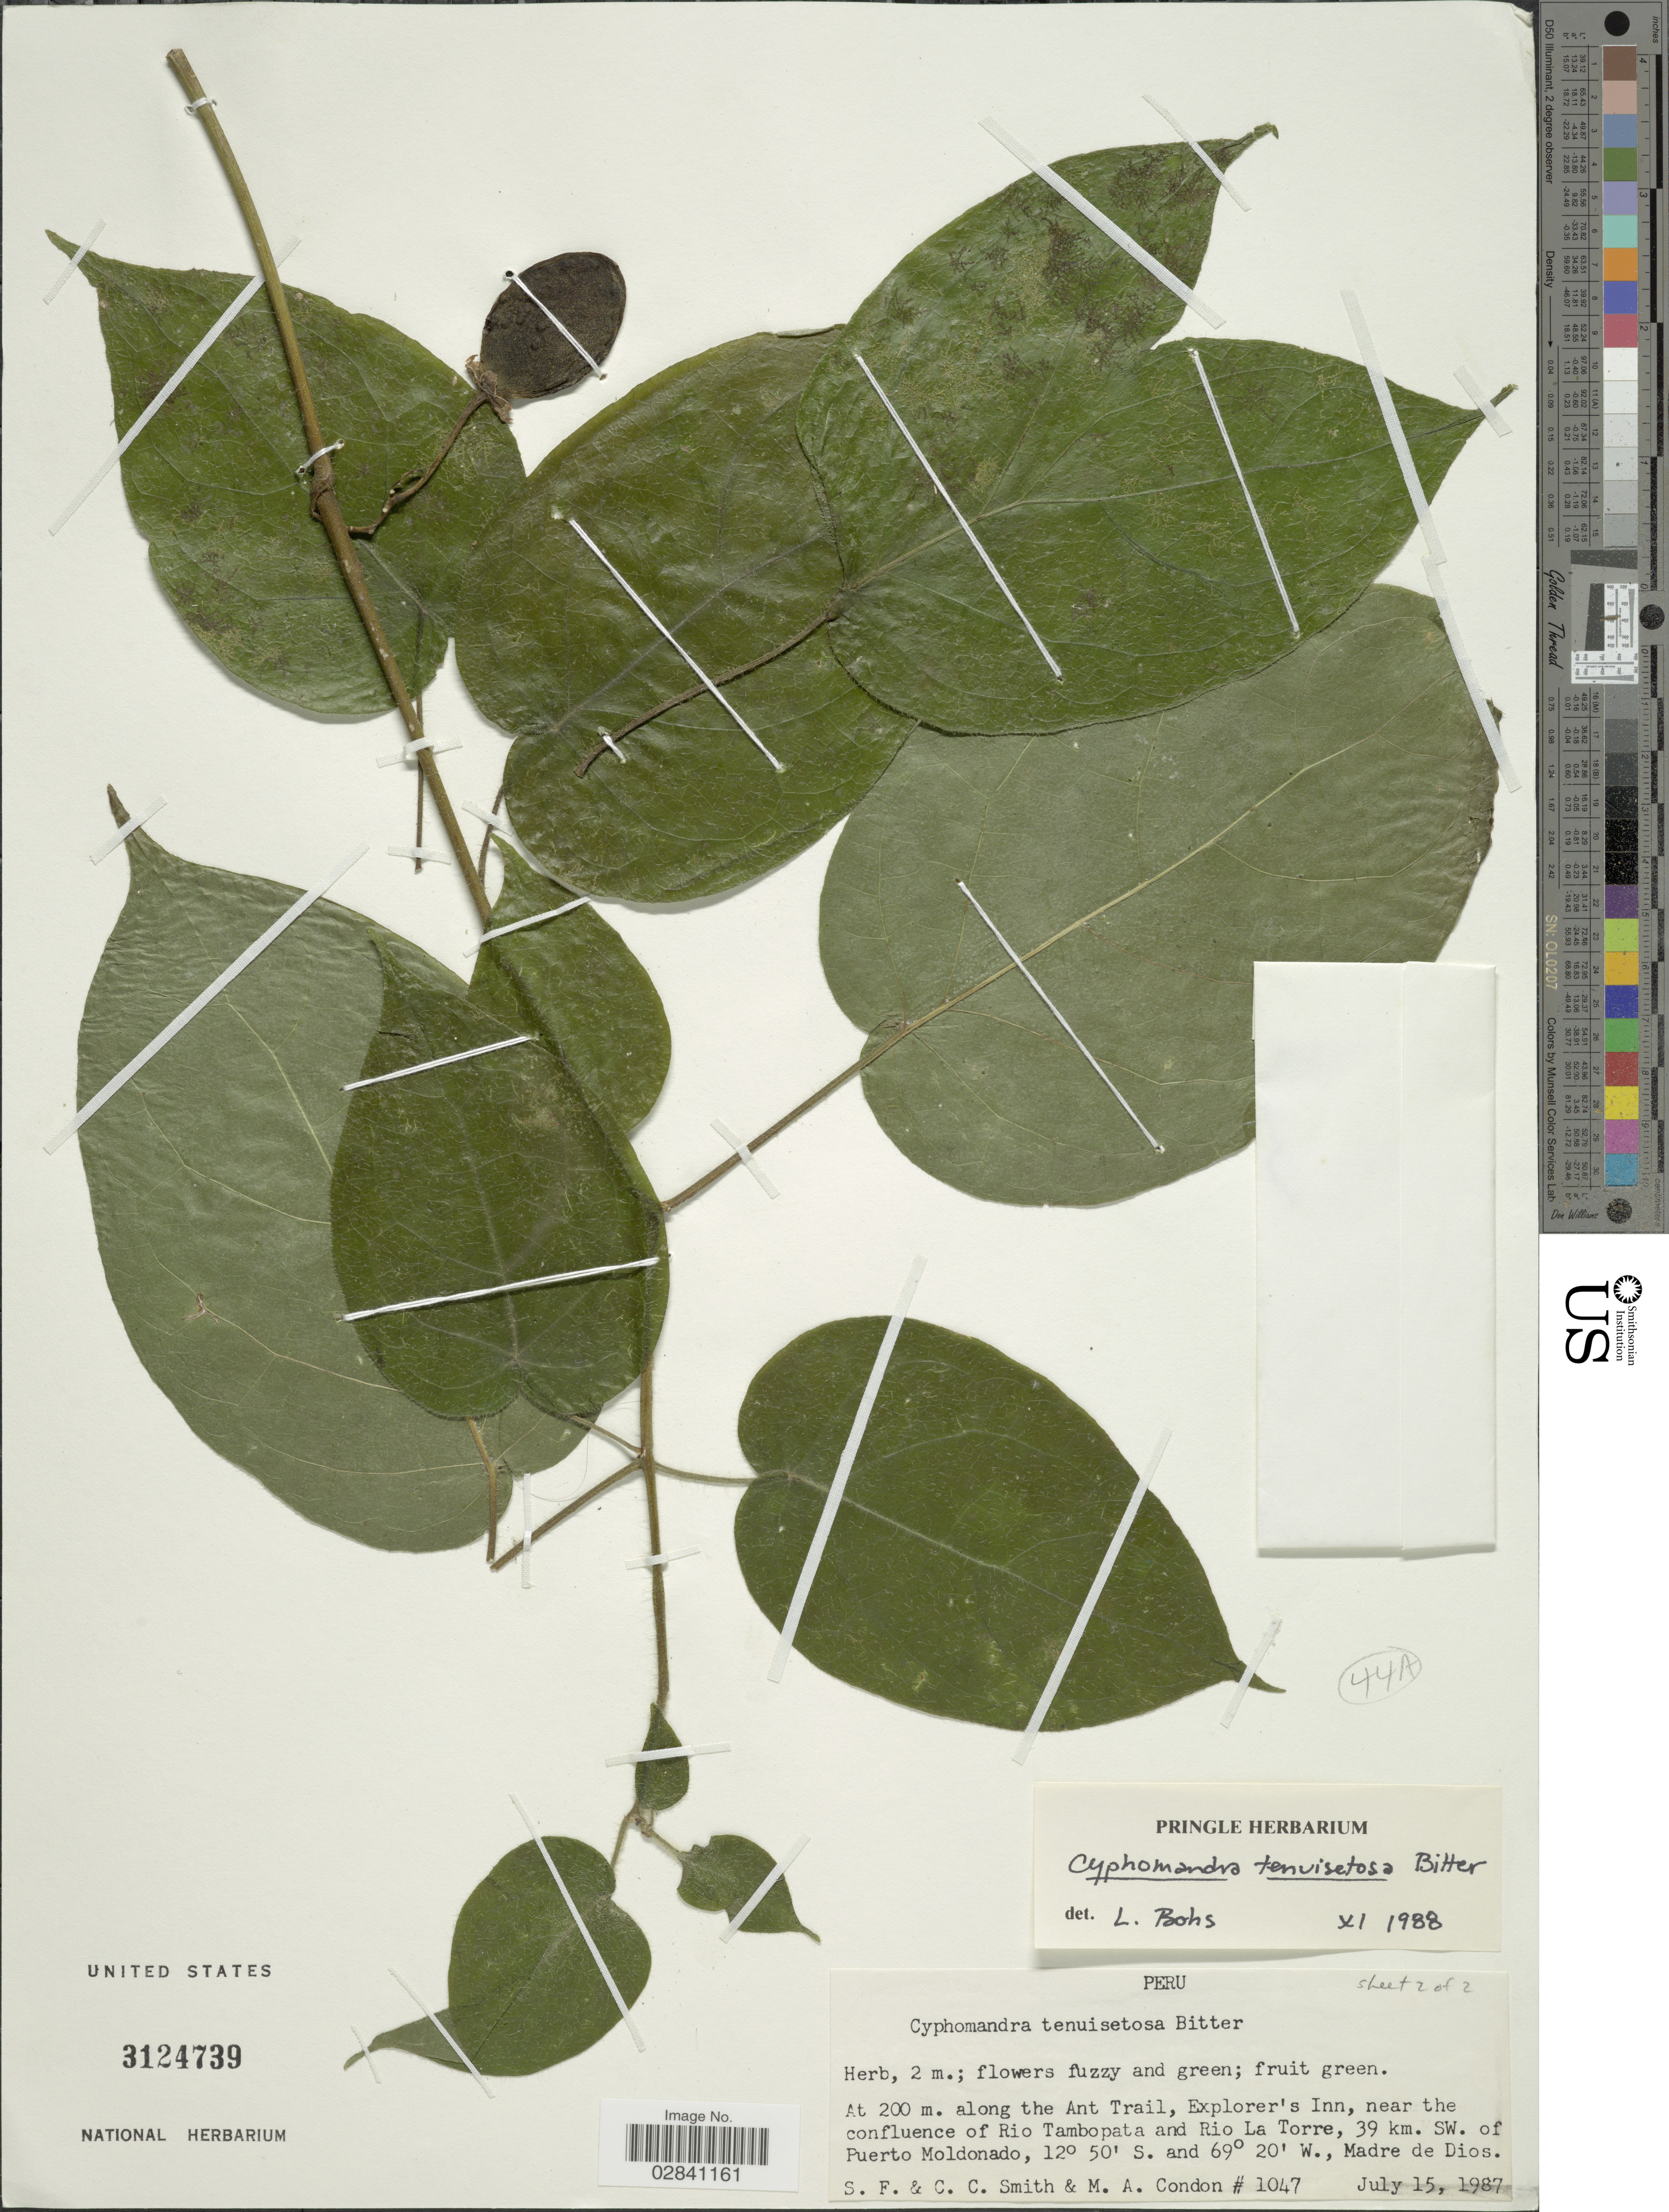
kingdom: Plantae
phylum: Tracheophyta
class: Magnoliopsida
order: Solanales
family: Solanaceae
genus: Cyphomandra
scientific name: Cyphomandra tenuisetosa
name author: Bitter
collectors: S.F. Smith, C. C. Smith & M. Condon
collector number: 1047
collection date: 1987-07-15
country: Peru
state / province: Madre de Dios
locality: Along the Ant Trail, Explorer's Inn, near the confluence of Rio Tambopata and Rio La Torre, 39 km. SW. of Puerto Moldonado.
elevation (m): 200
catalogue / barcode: US 3124739